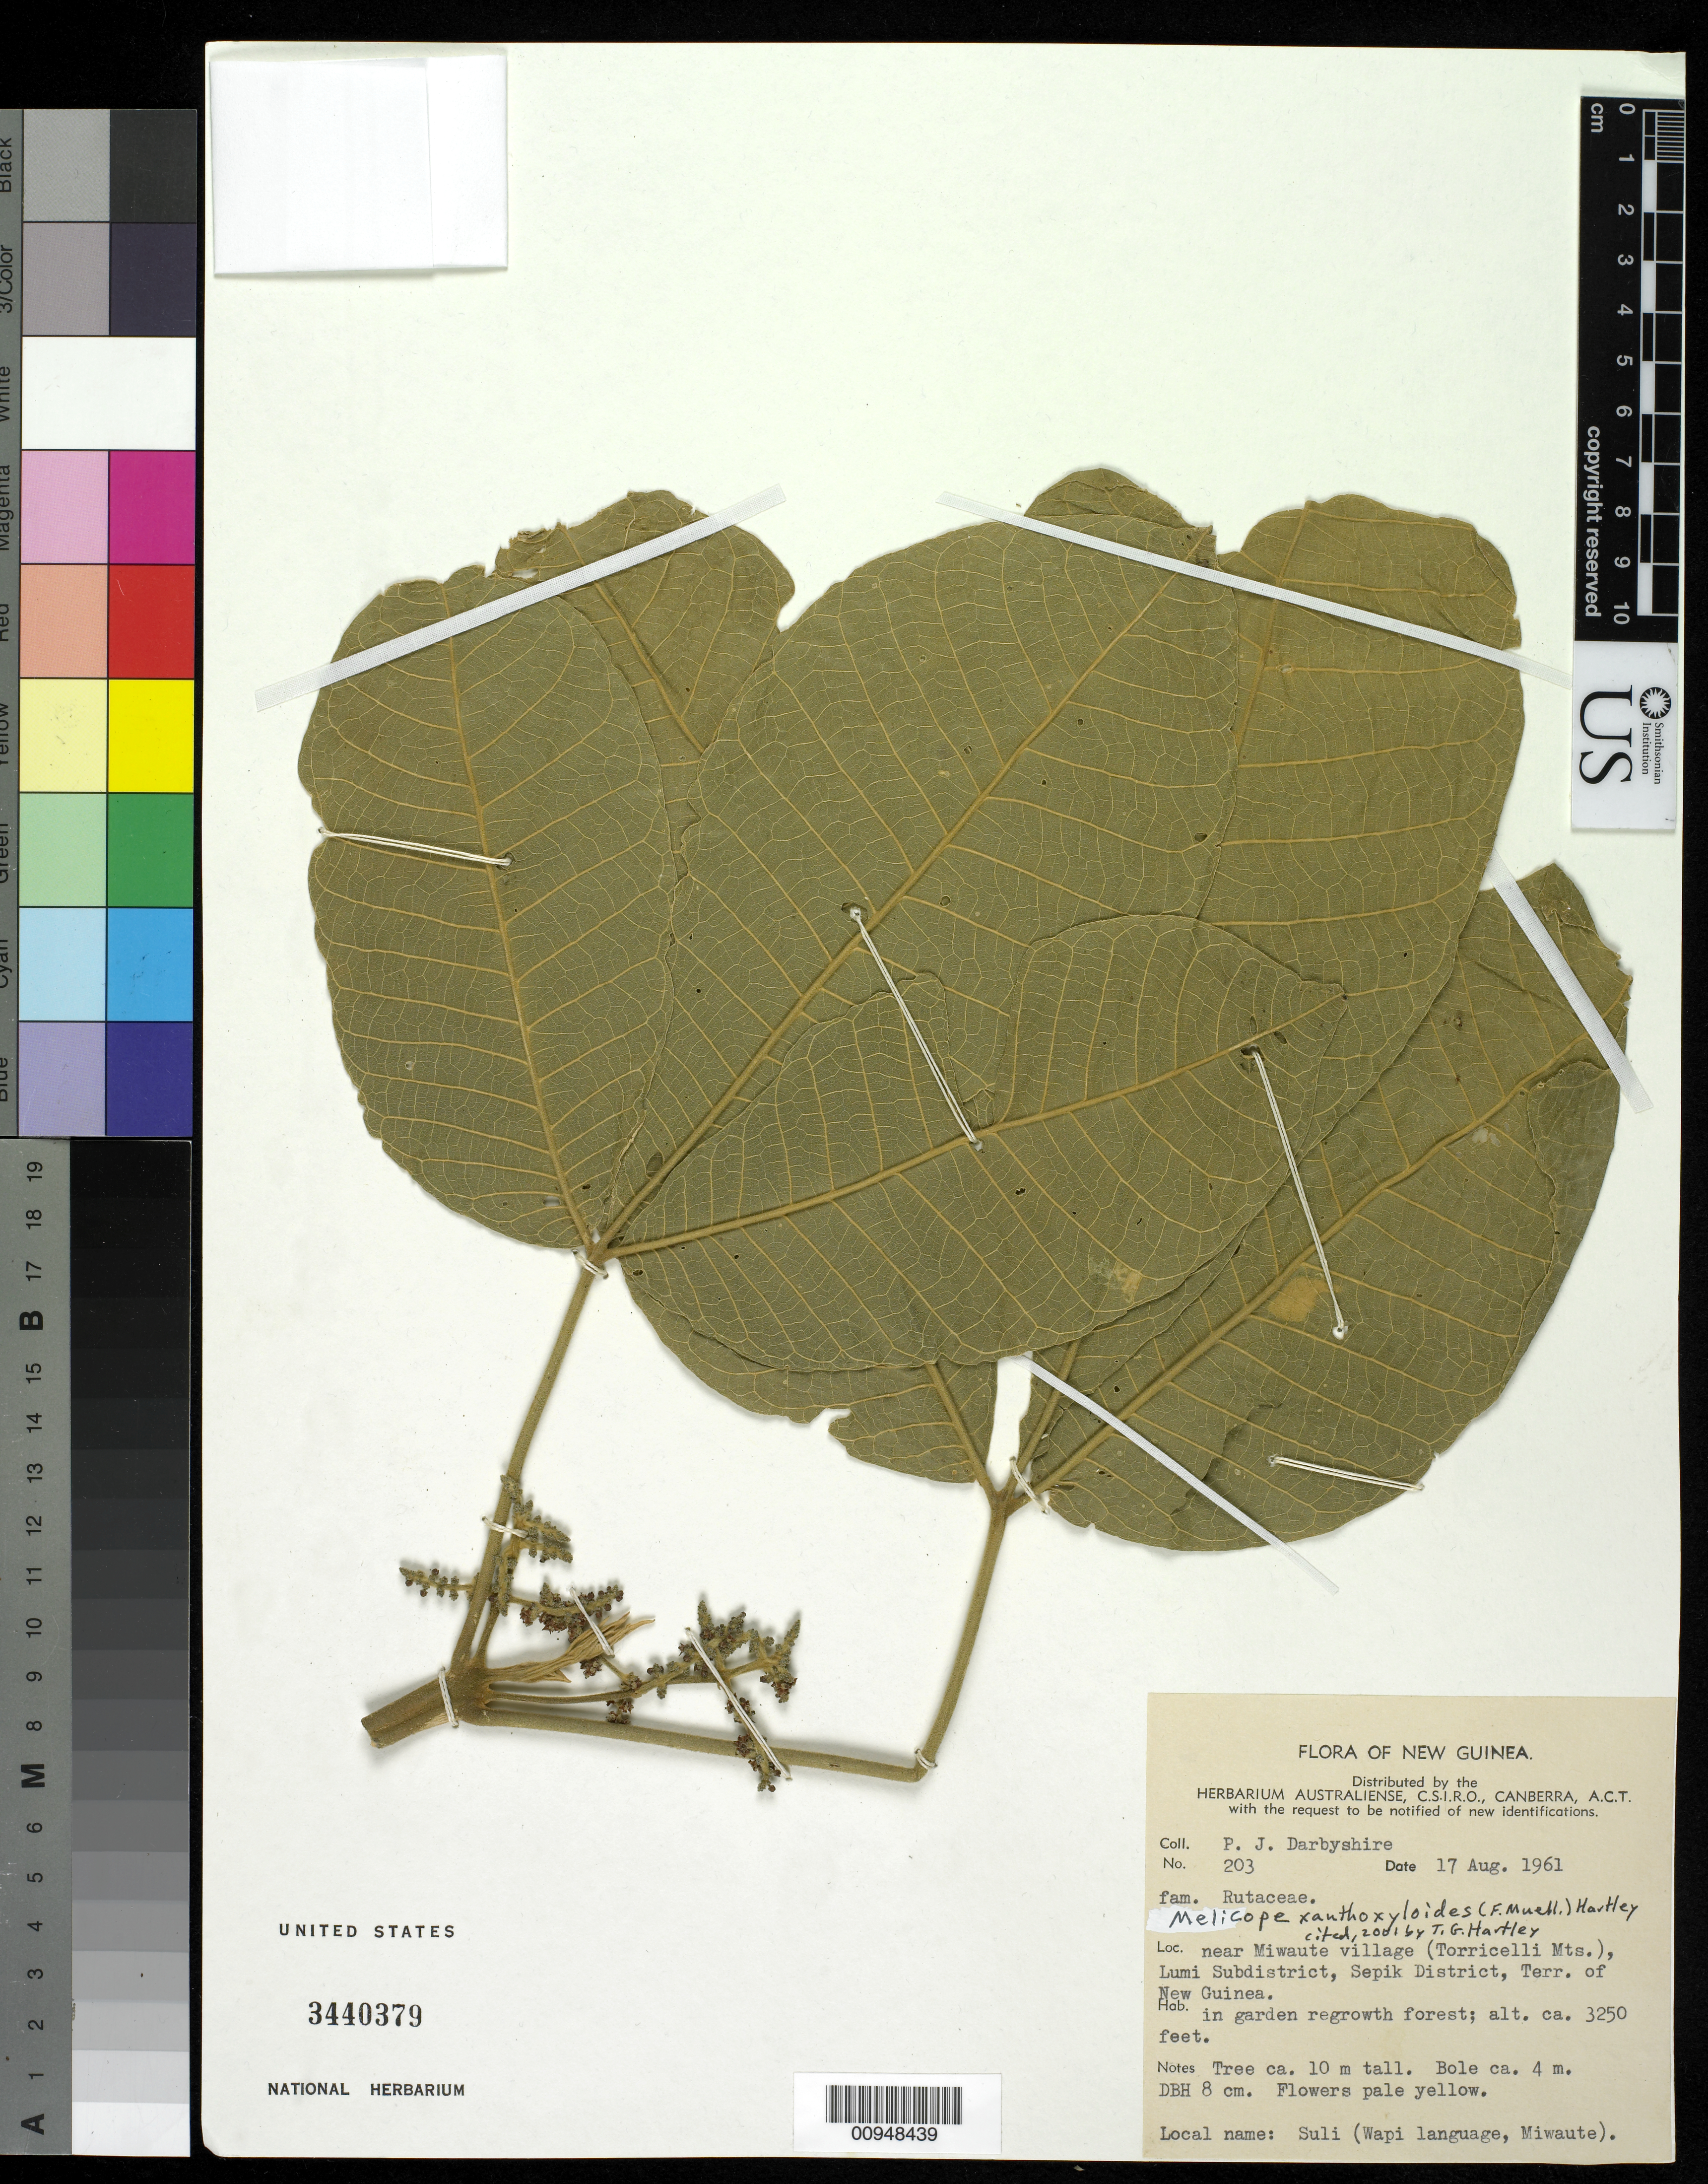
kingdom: Plantae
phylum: Tracheophyta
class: Magnoliopsida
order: Sapindales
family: Rutaceae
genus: Melicope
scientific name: Melicope xanthoxyloides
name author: (F. Muell.) T.G. Hartley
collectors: P. Darbyshire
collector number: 203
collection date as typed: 17 Aug 1961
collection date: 1961-08-17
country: Papua New Guinea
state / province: Sandaun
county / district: Lumi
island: New Guinea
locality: near Miwaute village (Torricelli Mts)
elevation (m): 991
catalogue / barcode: US 3440379